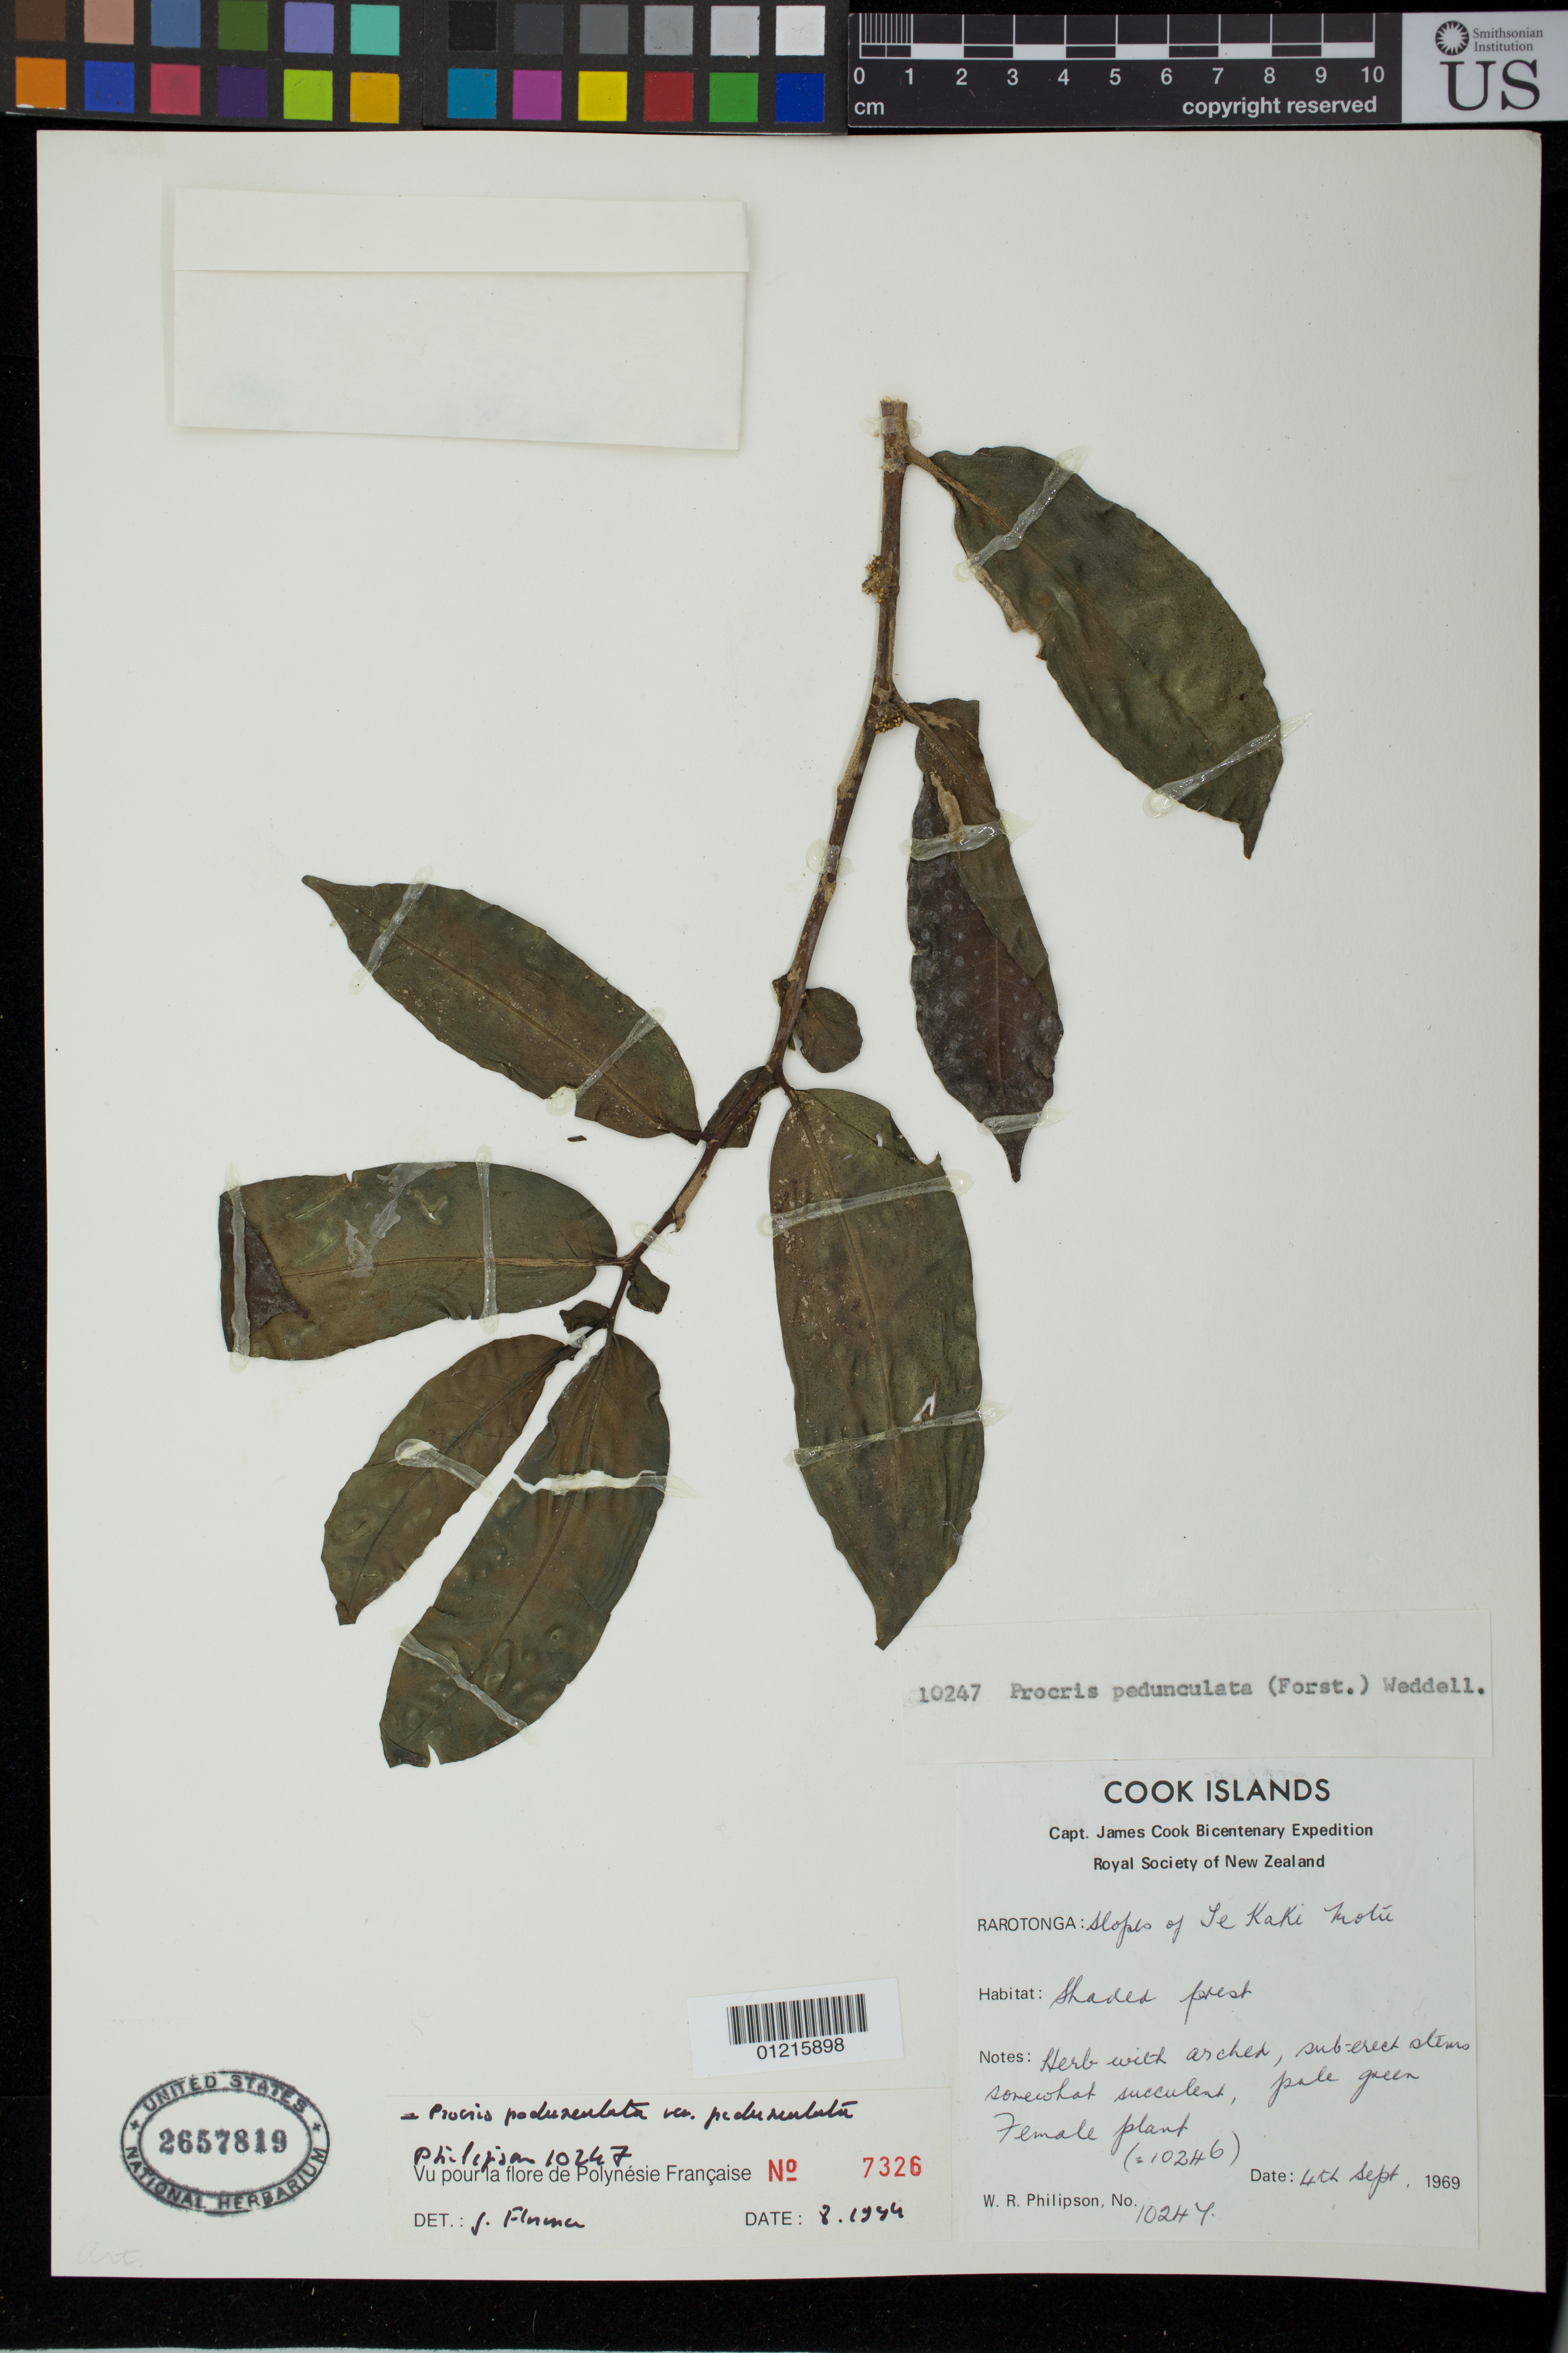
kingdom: Plantae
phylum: Tracheophyta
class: Magnoliopsida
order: Rosales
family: Urticaceae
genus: Procris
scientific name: Procris pedunculata var. pedunculata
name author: (J.R. Forst. & G. Forst.) Wedd.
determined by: Florence, J.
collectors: W. R. Philipson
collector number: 10247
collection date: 1969-09-04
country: Cook Islands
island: Rarotonga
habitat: Shaded forest.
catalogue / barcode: US 2657819